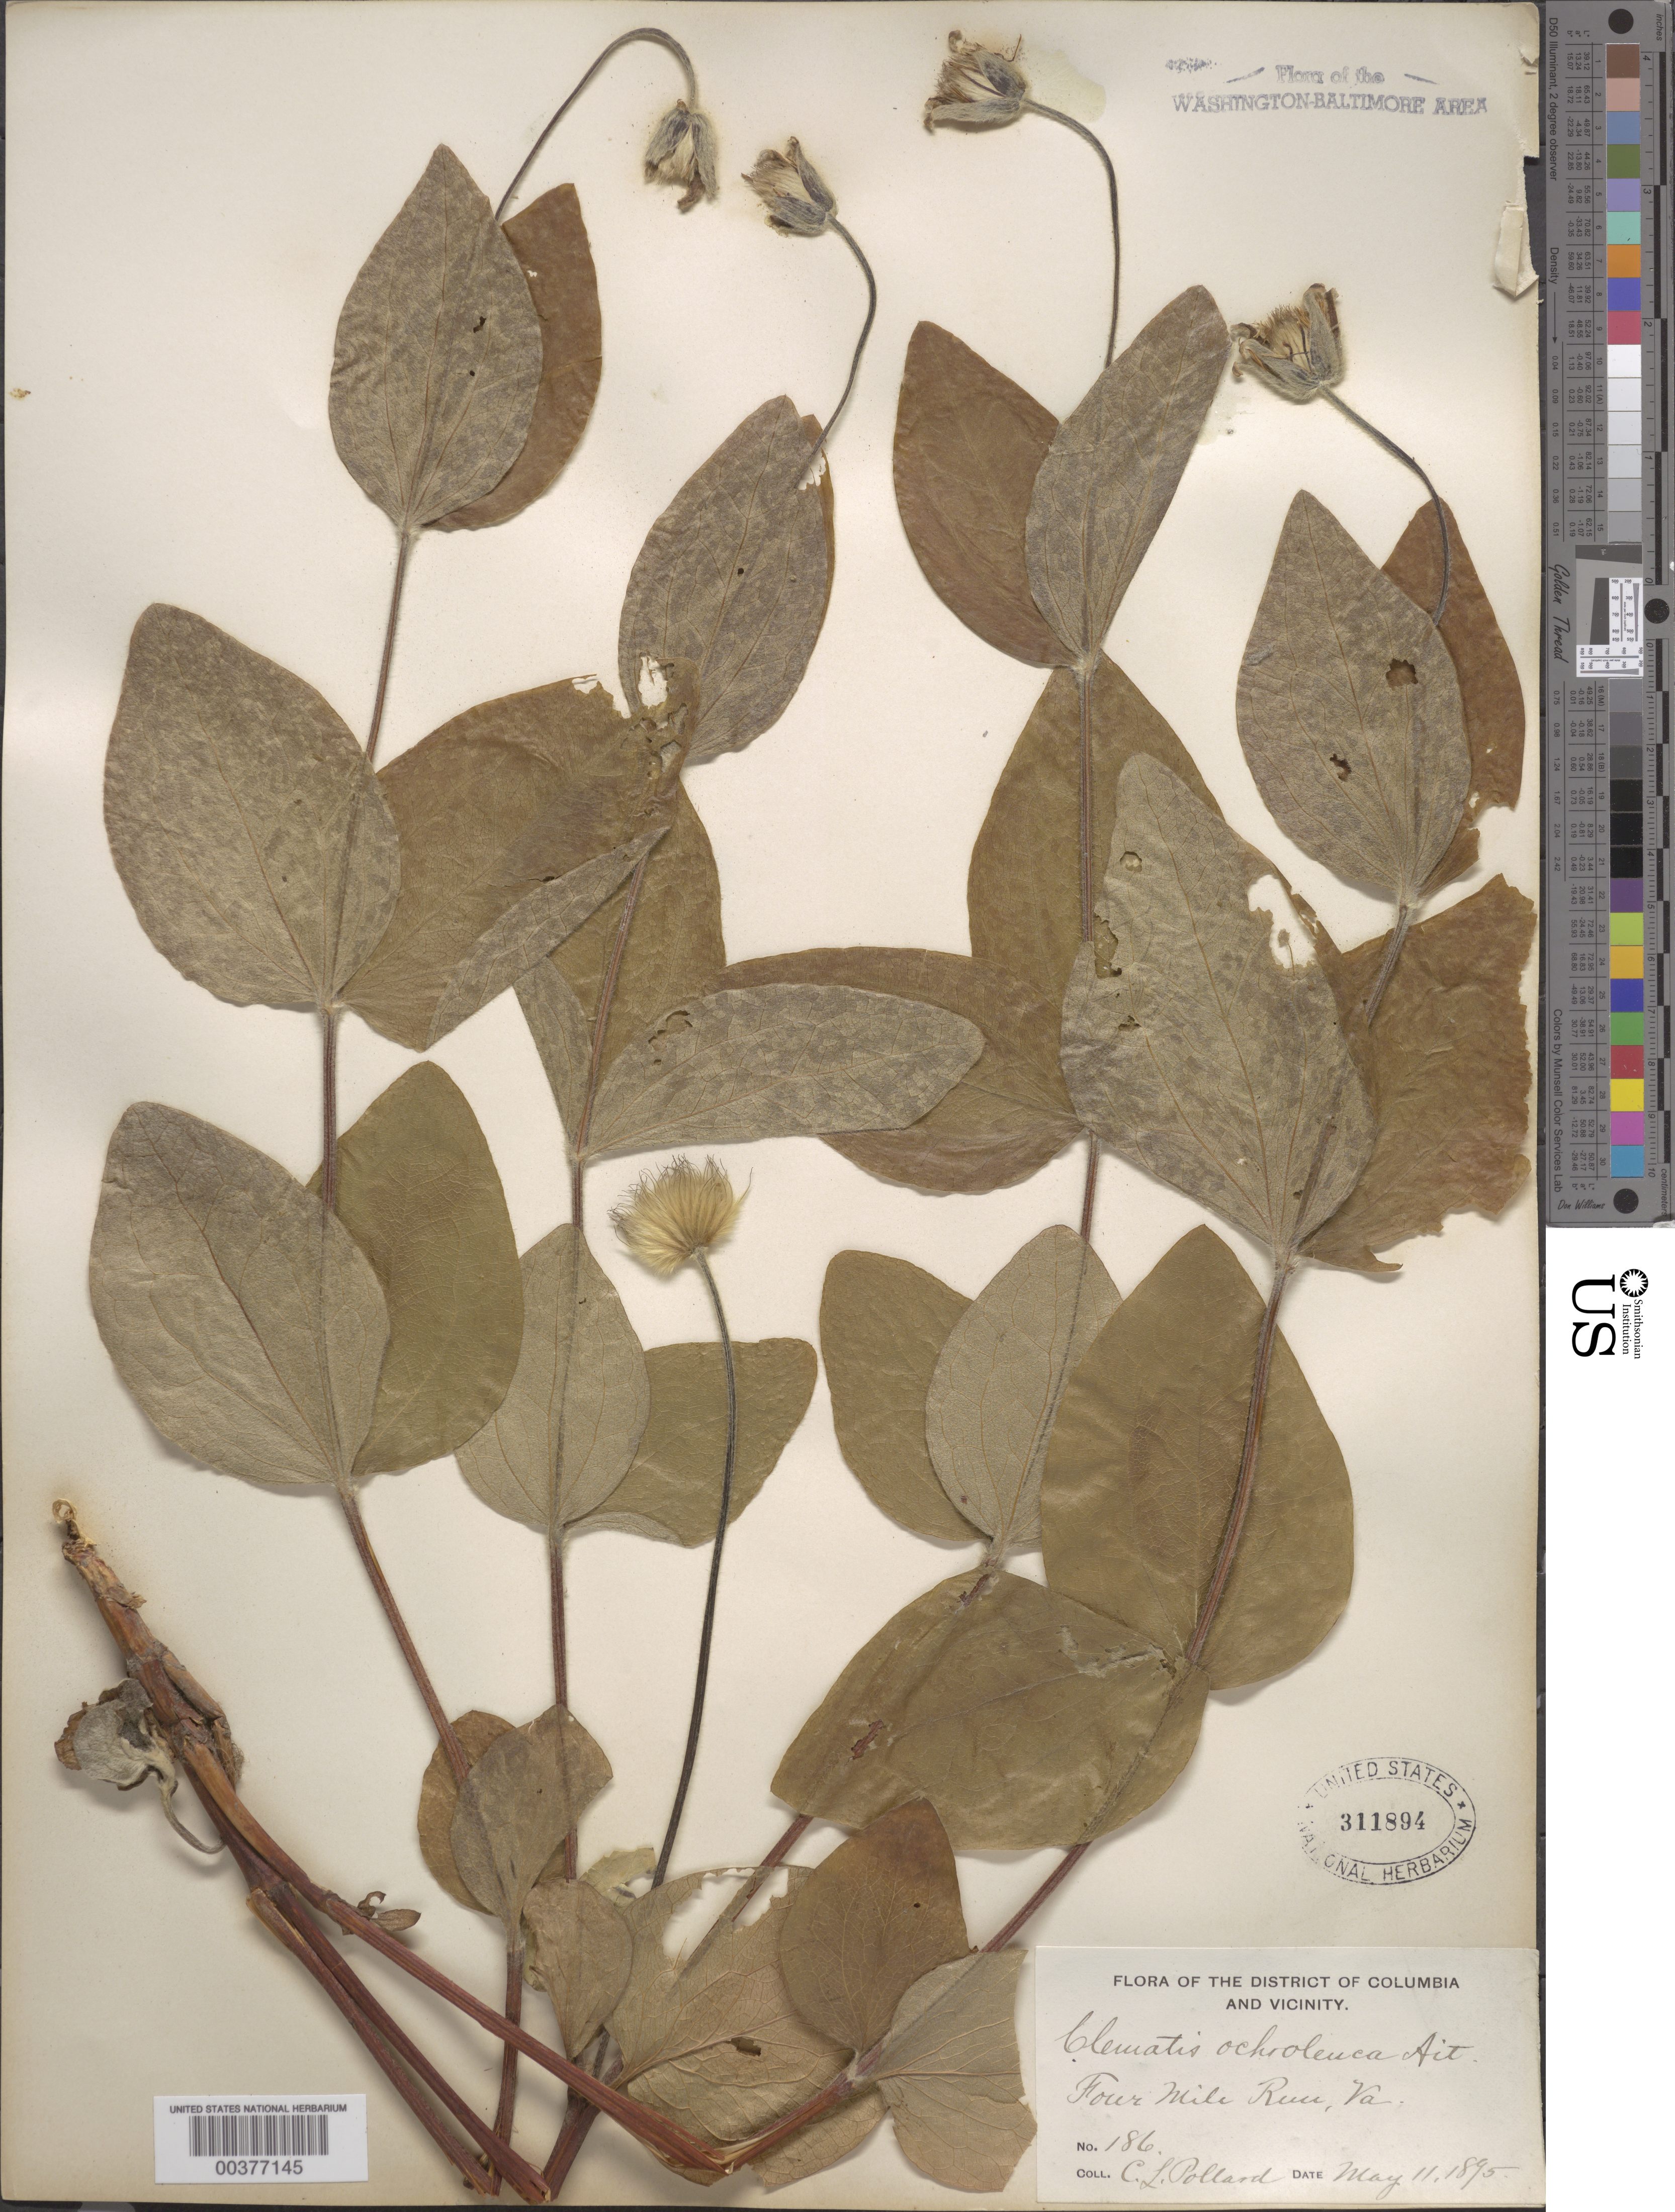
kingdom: Plantae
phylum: Tracheophyta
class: Magnoliopsida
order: Ranunculales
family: Ranunculaceae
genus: Clematis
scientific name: Clematis ochroleuca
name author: Aiton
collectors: C. L. Pollard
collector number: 186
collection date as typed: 11 May 1895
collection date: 1895-05-11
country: United States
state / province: Virginia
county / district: Arlington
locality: Four Mile Run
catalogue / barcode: US 311894